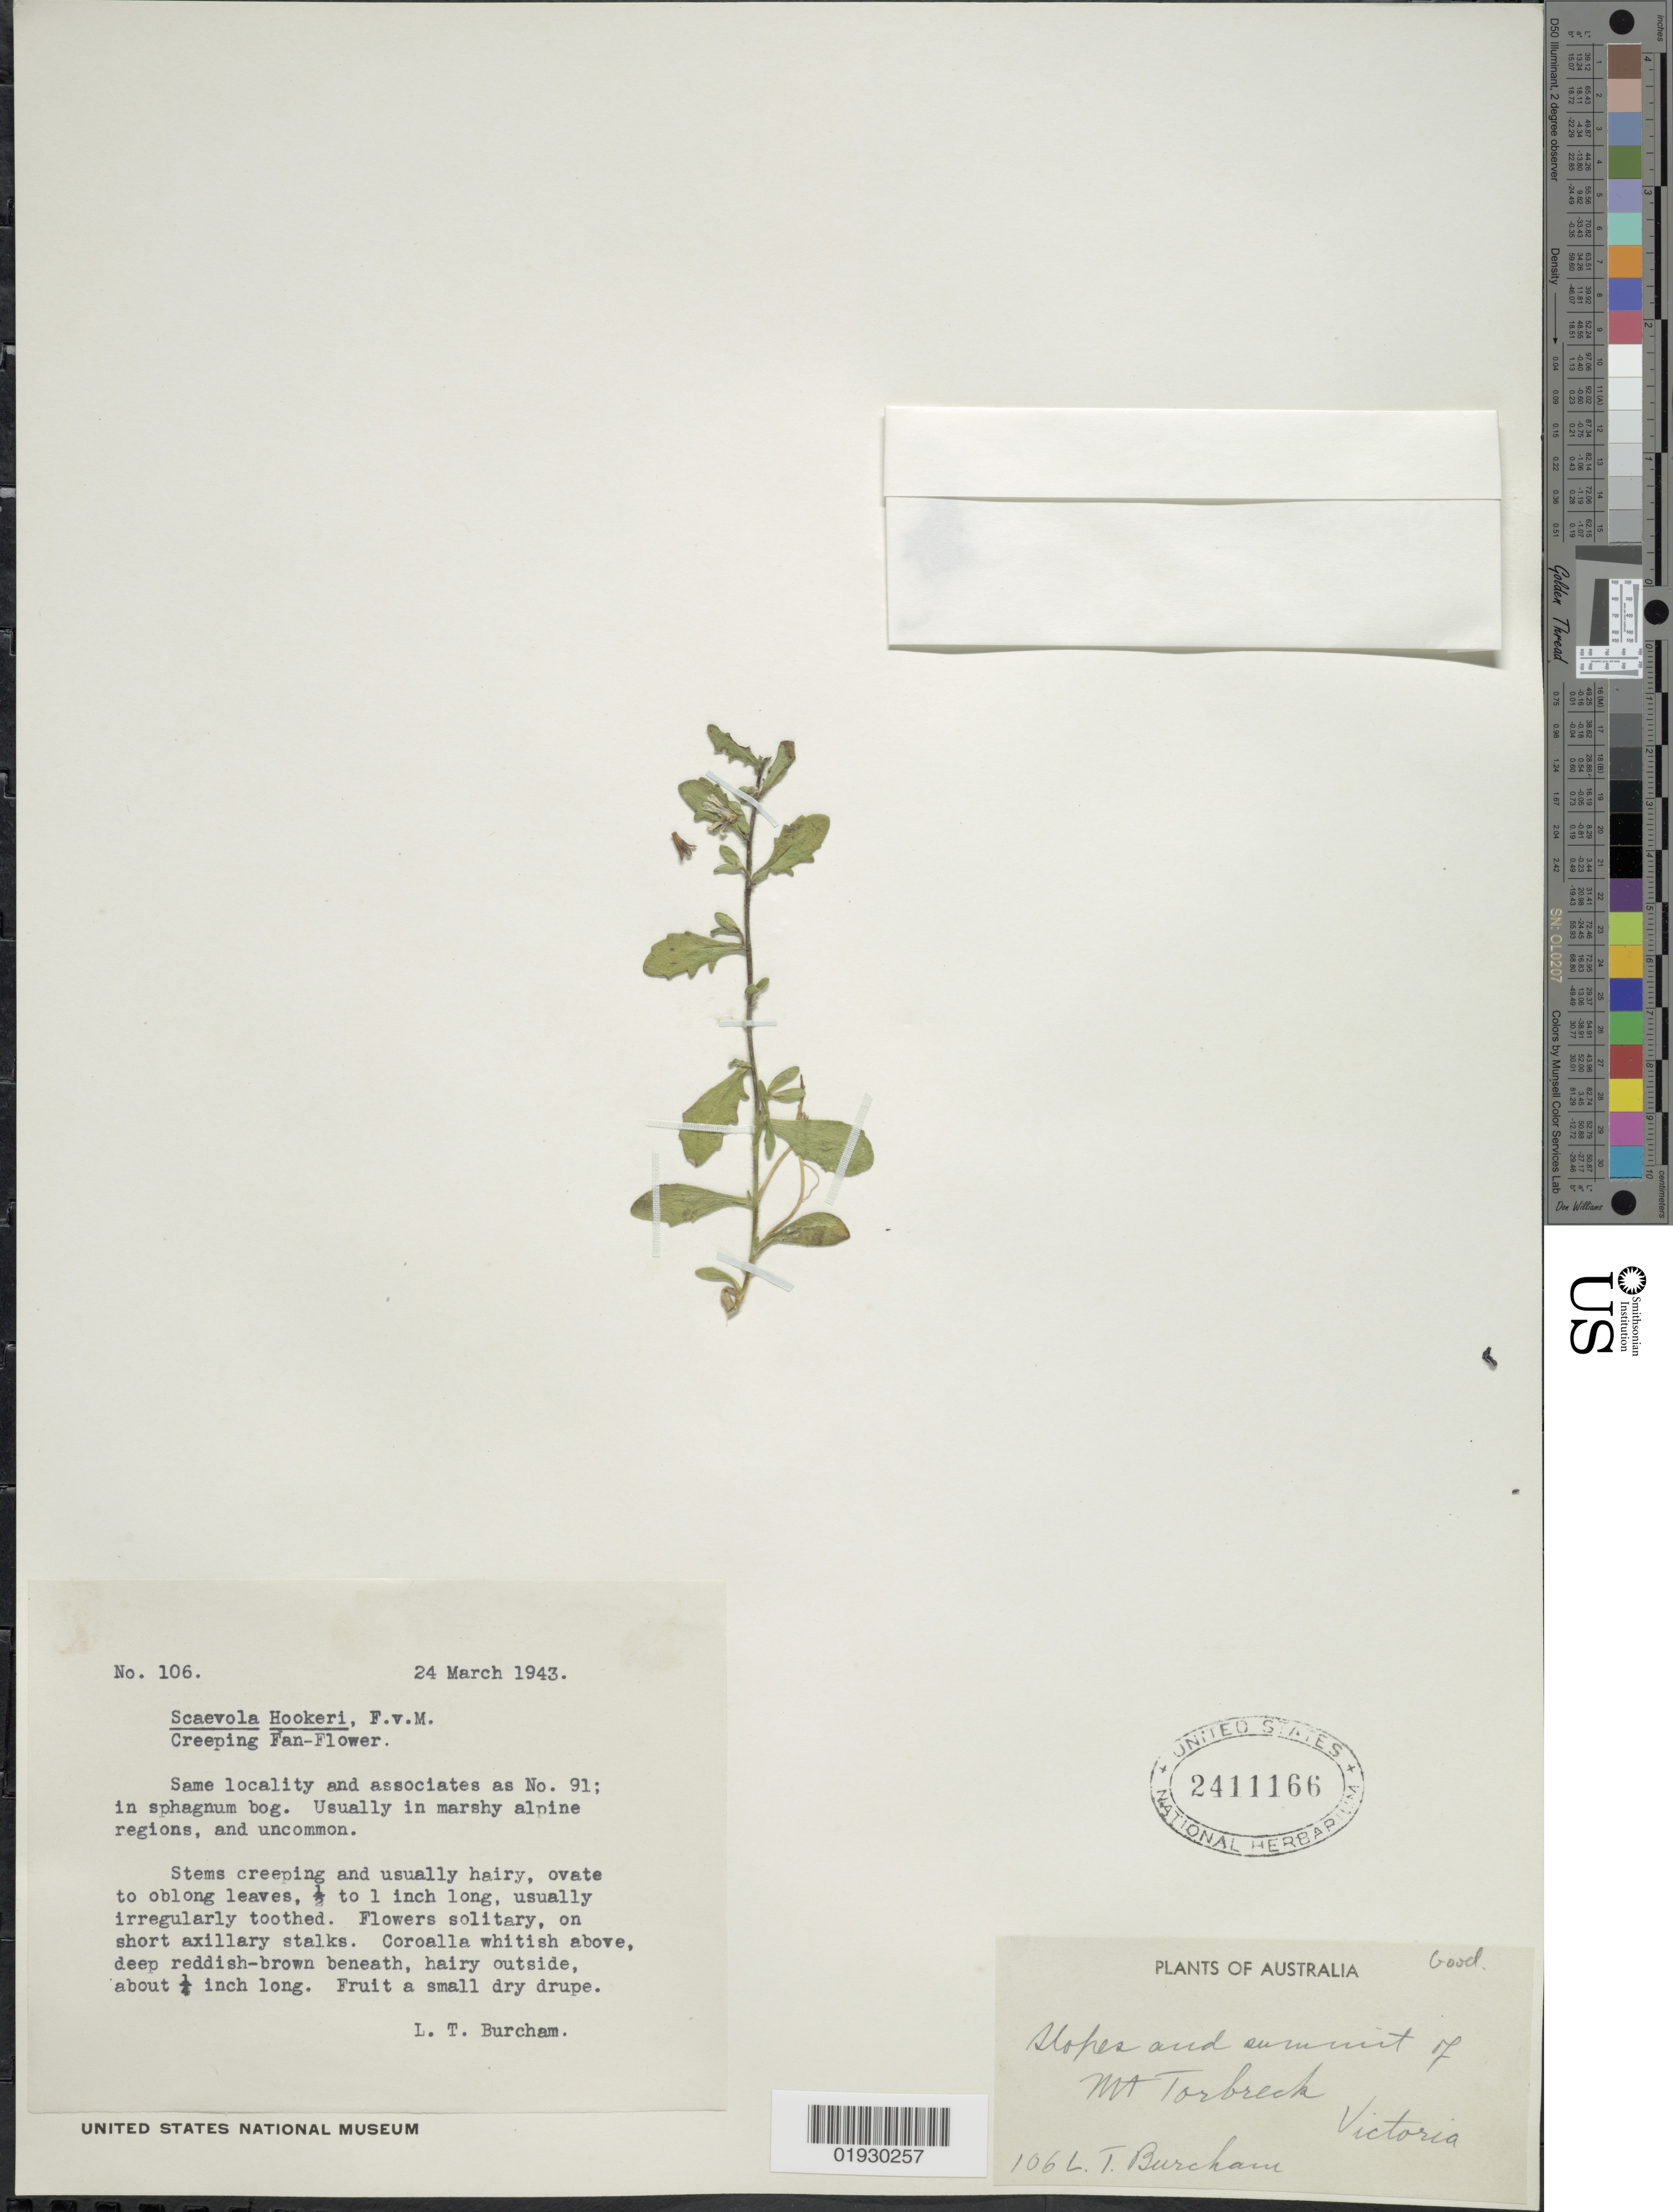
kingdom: Plantae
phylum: Tracheophyta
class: Magnoliopsida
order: Asterales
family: Goodeniaceae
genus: Scaevola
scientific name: Scaevola hookeri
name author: F. Muell. ex Hook. f.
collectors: L. Burcham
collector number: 106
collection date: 1943-03-24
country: Australia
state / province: Victoria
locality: Slopes and summit of Mt. Torbreck. Victoria.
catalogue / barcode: US 2411166